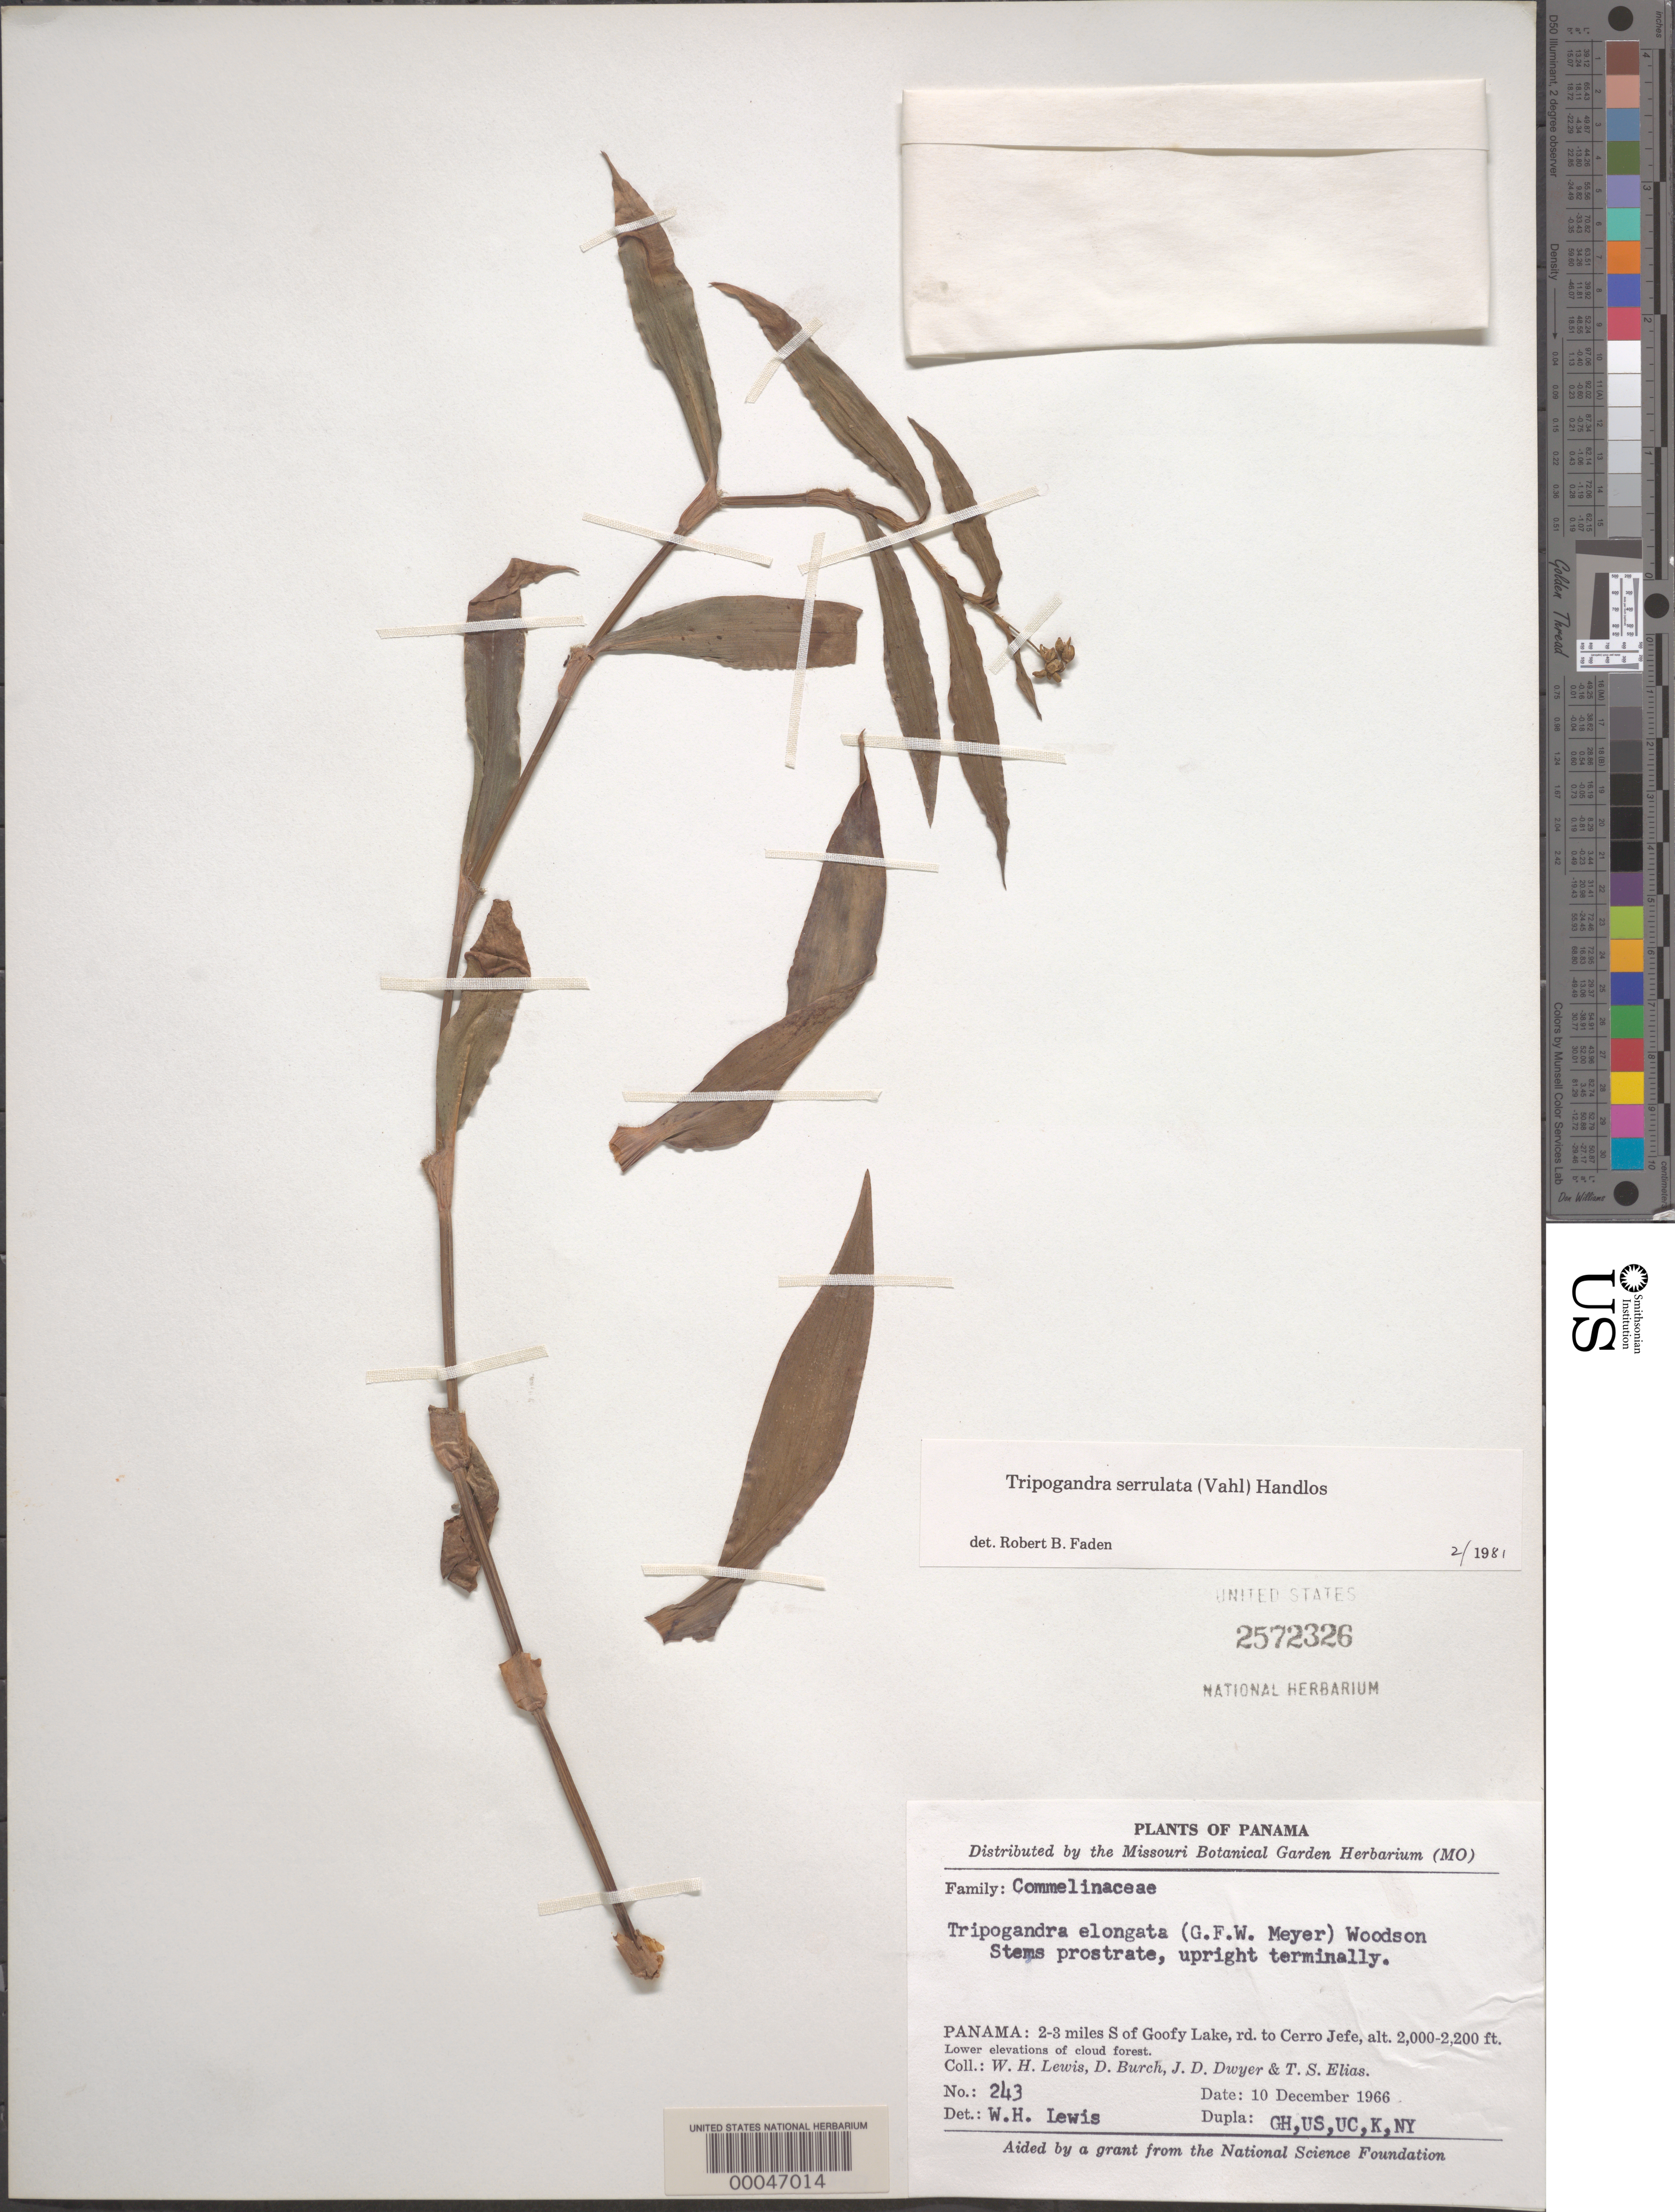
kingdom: Plantae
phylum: Tracheophyta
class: Liliopsida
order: Commelinales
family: Commelinaceae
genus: Tripogandra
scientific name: Tripogandra serrulata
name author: (Vahl) Handlos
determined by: Faden, Robert B., (US), Smithsonian Institution - National Museum of Natural History (UNITED STATES)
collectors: W. H. Lewis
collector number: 243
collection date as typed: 10 Dec 1966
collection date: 1966-12-10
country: Panama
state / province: Panamá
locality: S of Goofy Lake, road to Cerro Jefe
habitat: Low lying area, cloud forest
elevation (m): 610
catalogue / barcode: US 2572326